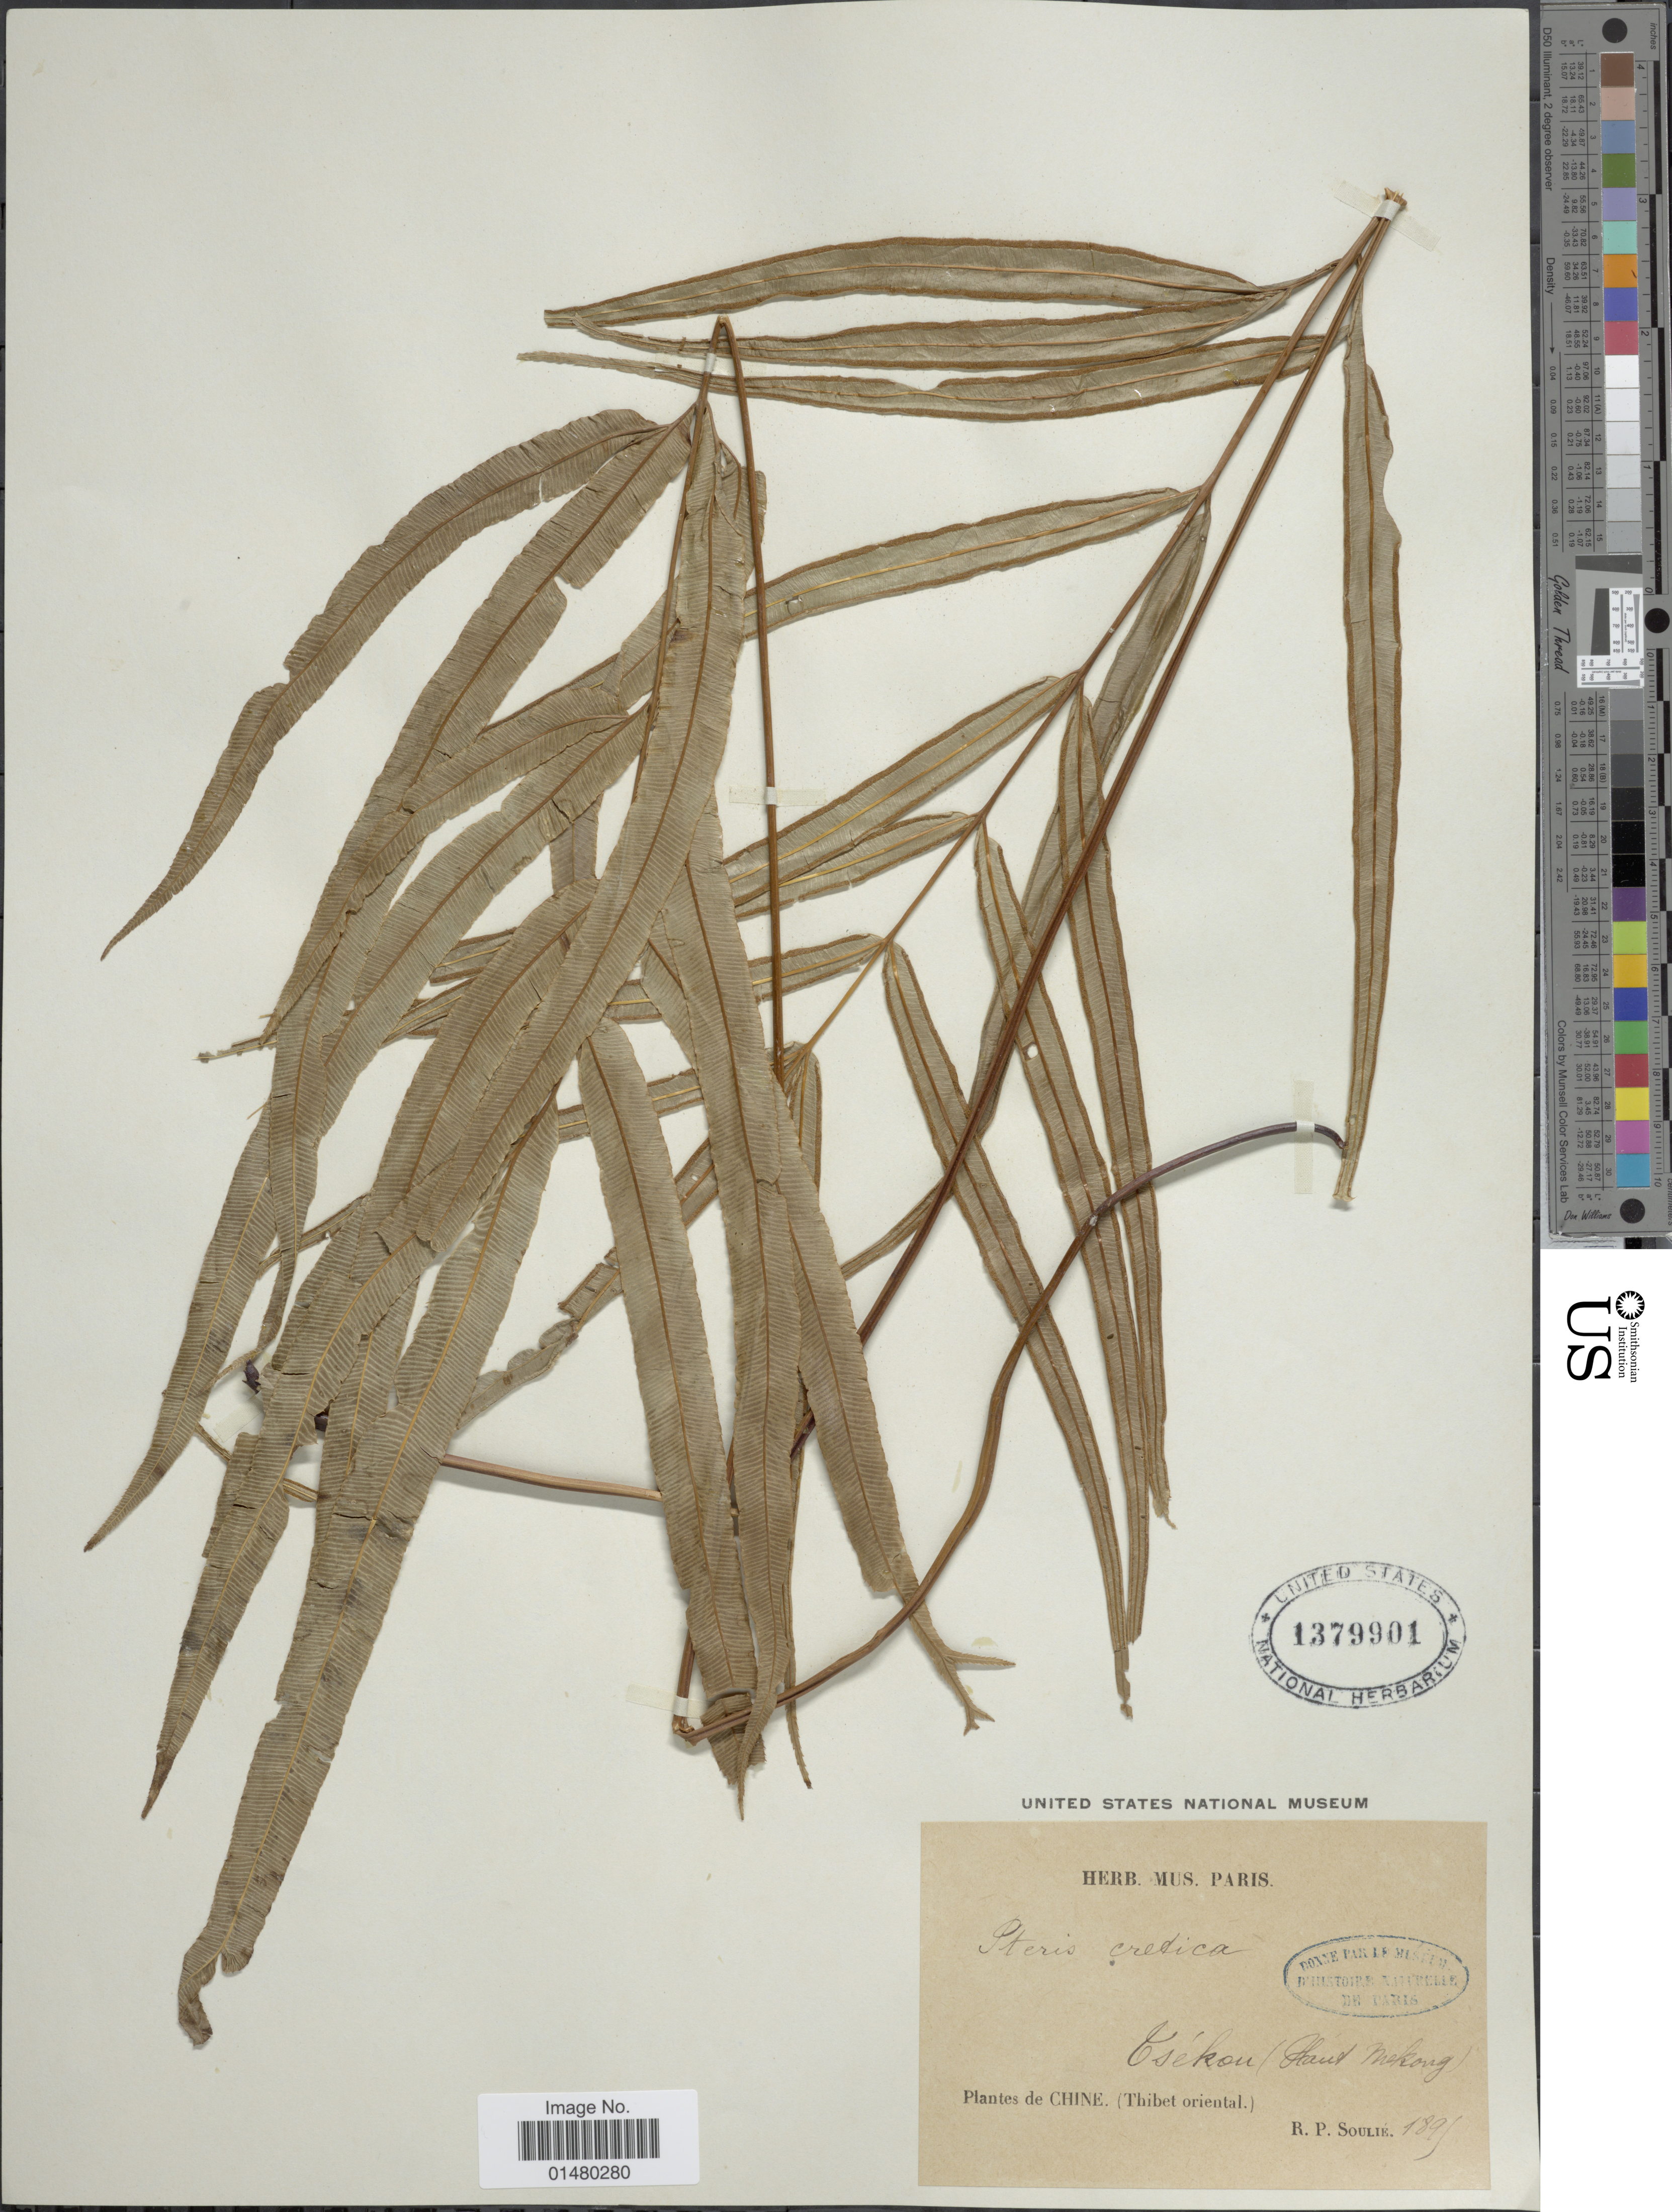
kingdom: Plantae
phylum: Tracheophyta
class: Polypodiopsida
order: Polypodiales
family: Pteridaceae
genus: Pteris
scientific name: Pteris cretica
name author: L.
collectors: R. Soulié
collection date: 1891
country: China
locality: Tsekou (Haut Mekong) (Thibet oriental)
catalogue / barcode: US 1379901